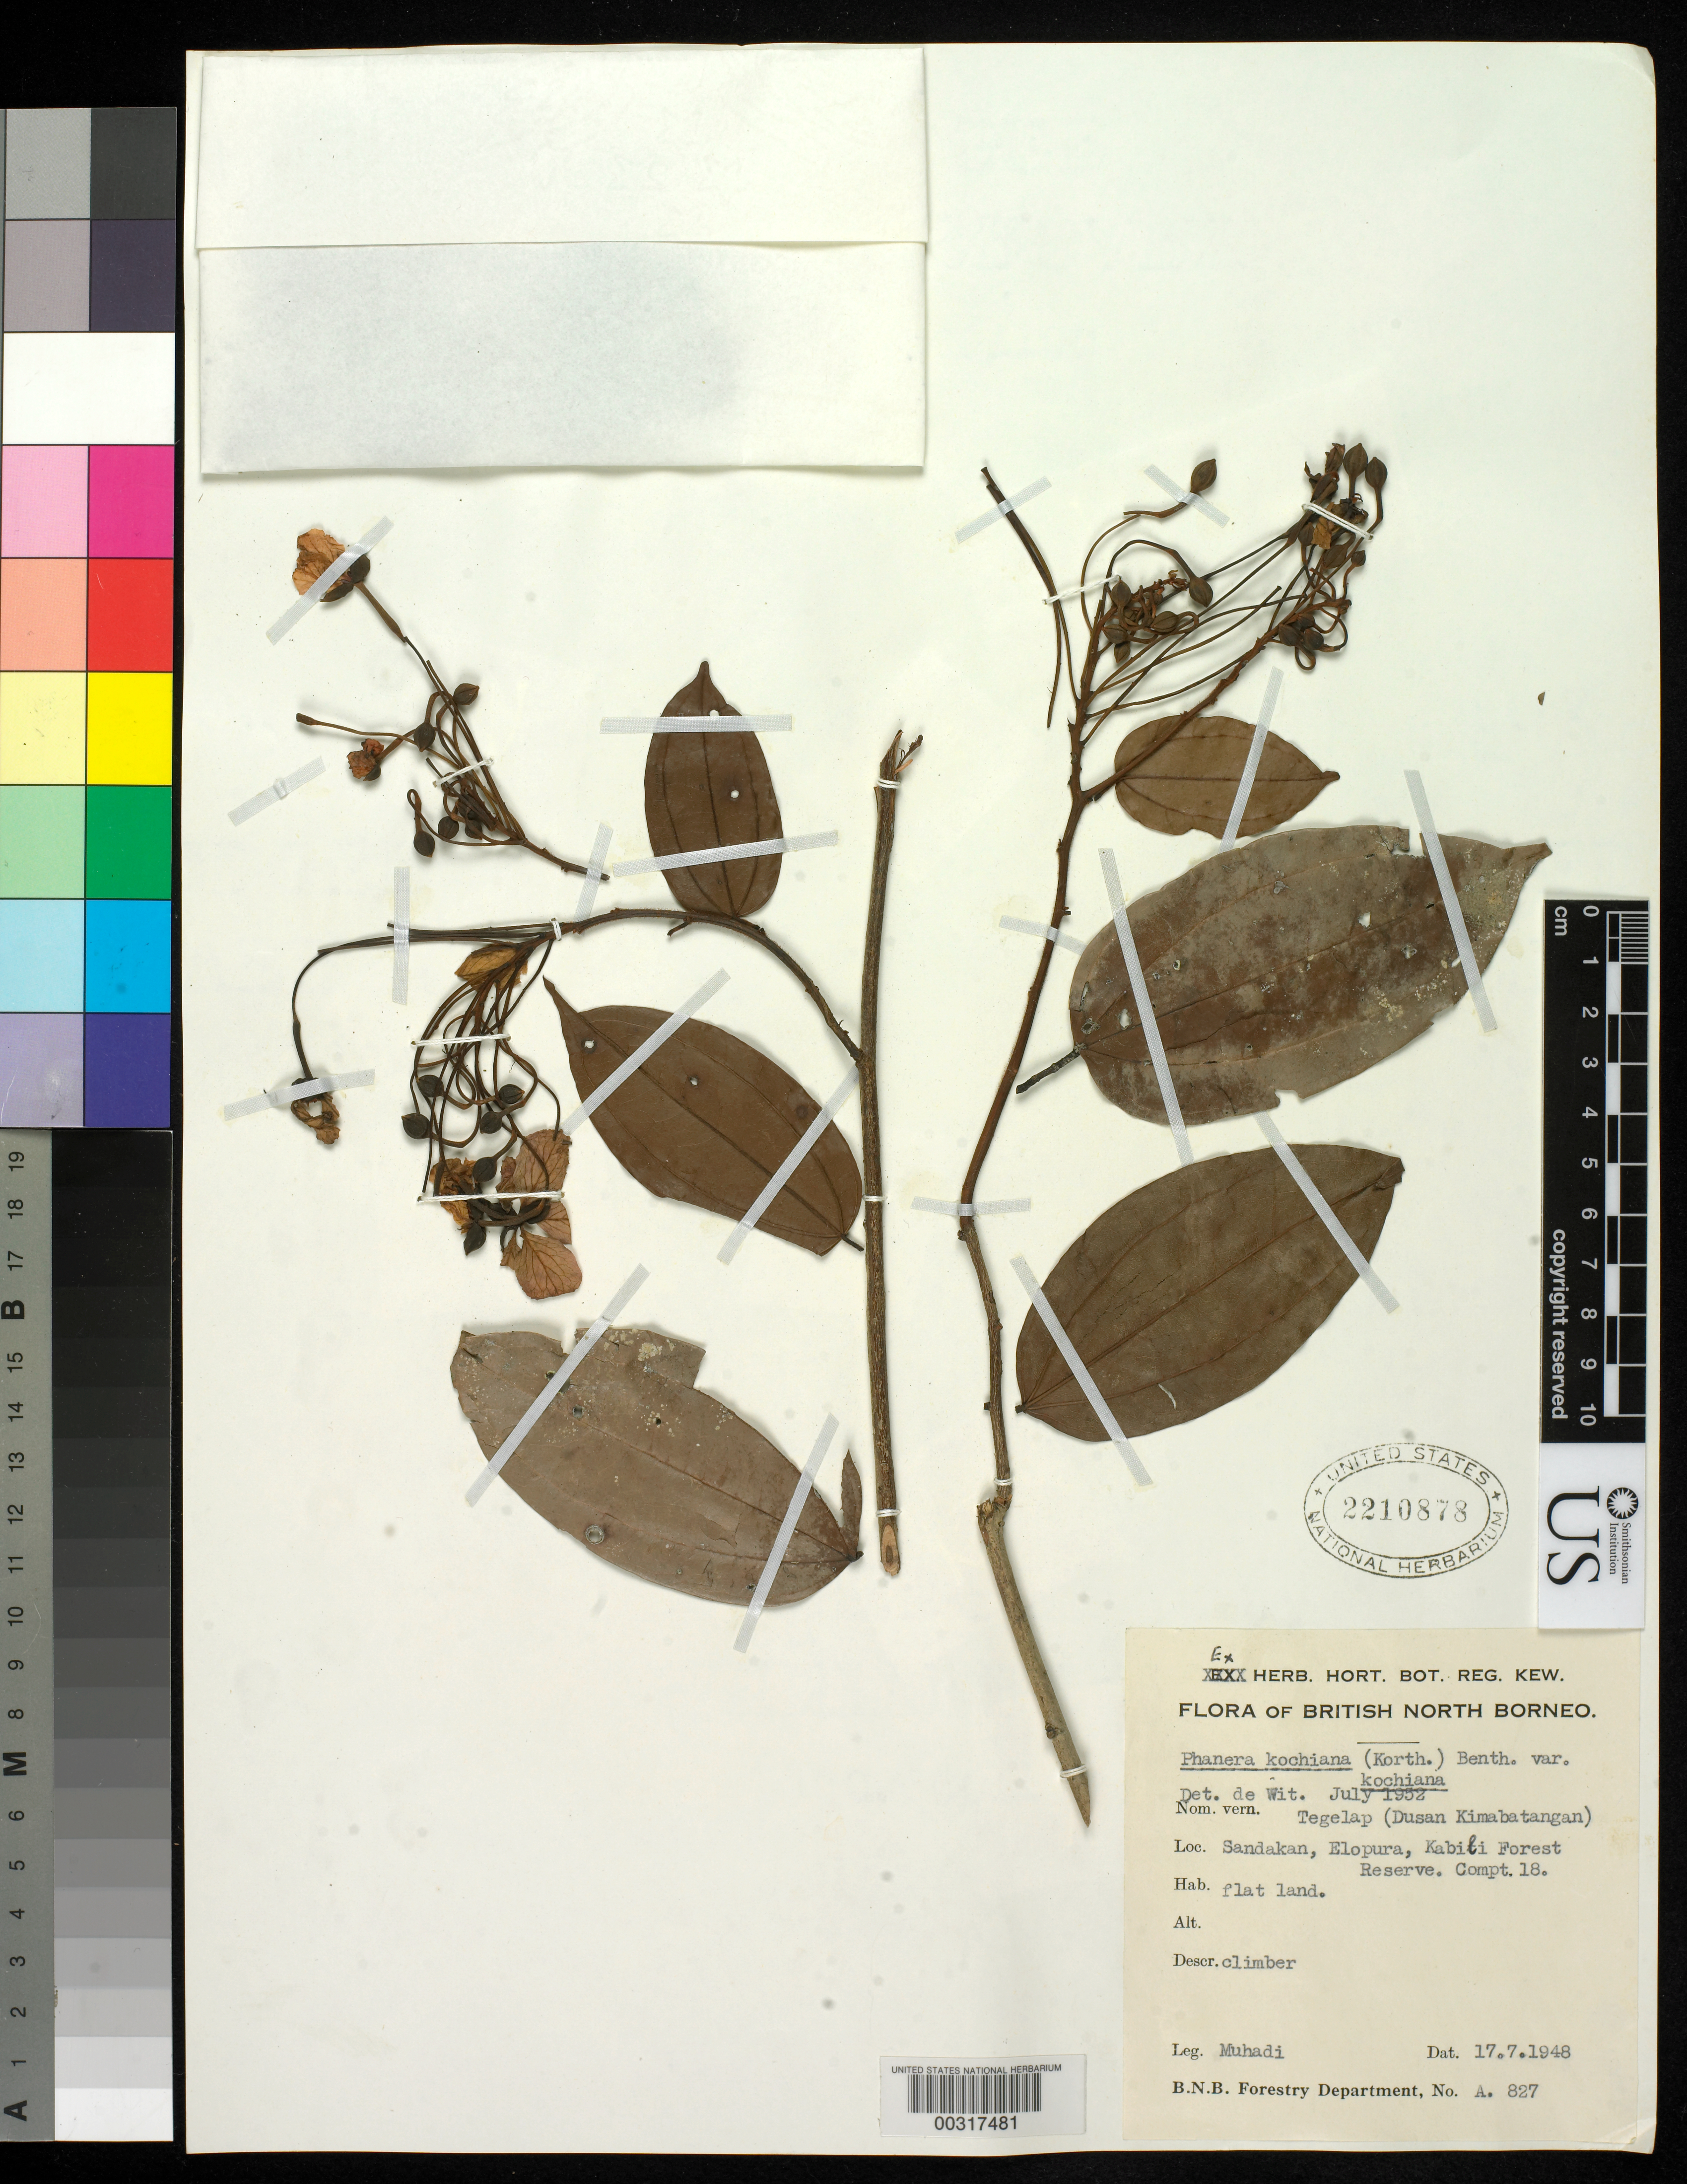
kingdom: Plantae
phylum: Tracheophyta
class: Magnoliopsida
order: Fabales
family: Fabaceae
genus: Phanera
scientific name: Phanera kockiana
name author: (Korth.) Benth.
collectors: -. Muhadi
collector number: B.n.b. Forestry Dept. No. A827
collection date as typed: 17 Jul 1948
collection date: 1948-07-17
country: Malaysia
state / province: Sabah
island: Borneo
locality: Sandakan, elopura, kabili forest reserve; compt 18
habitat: Flat land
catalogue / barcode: US 2210878